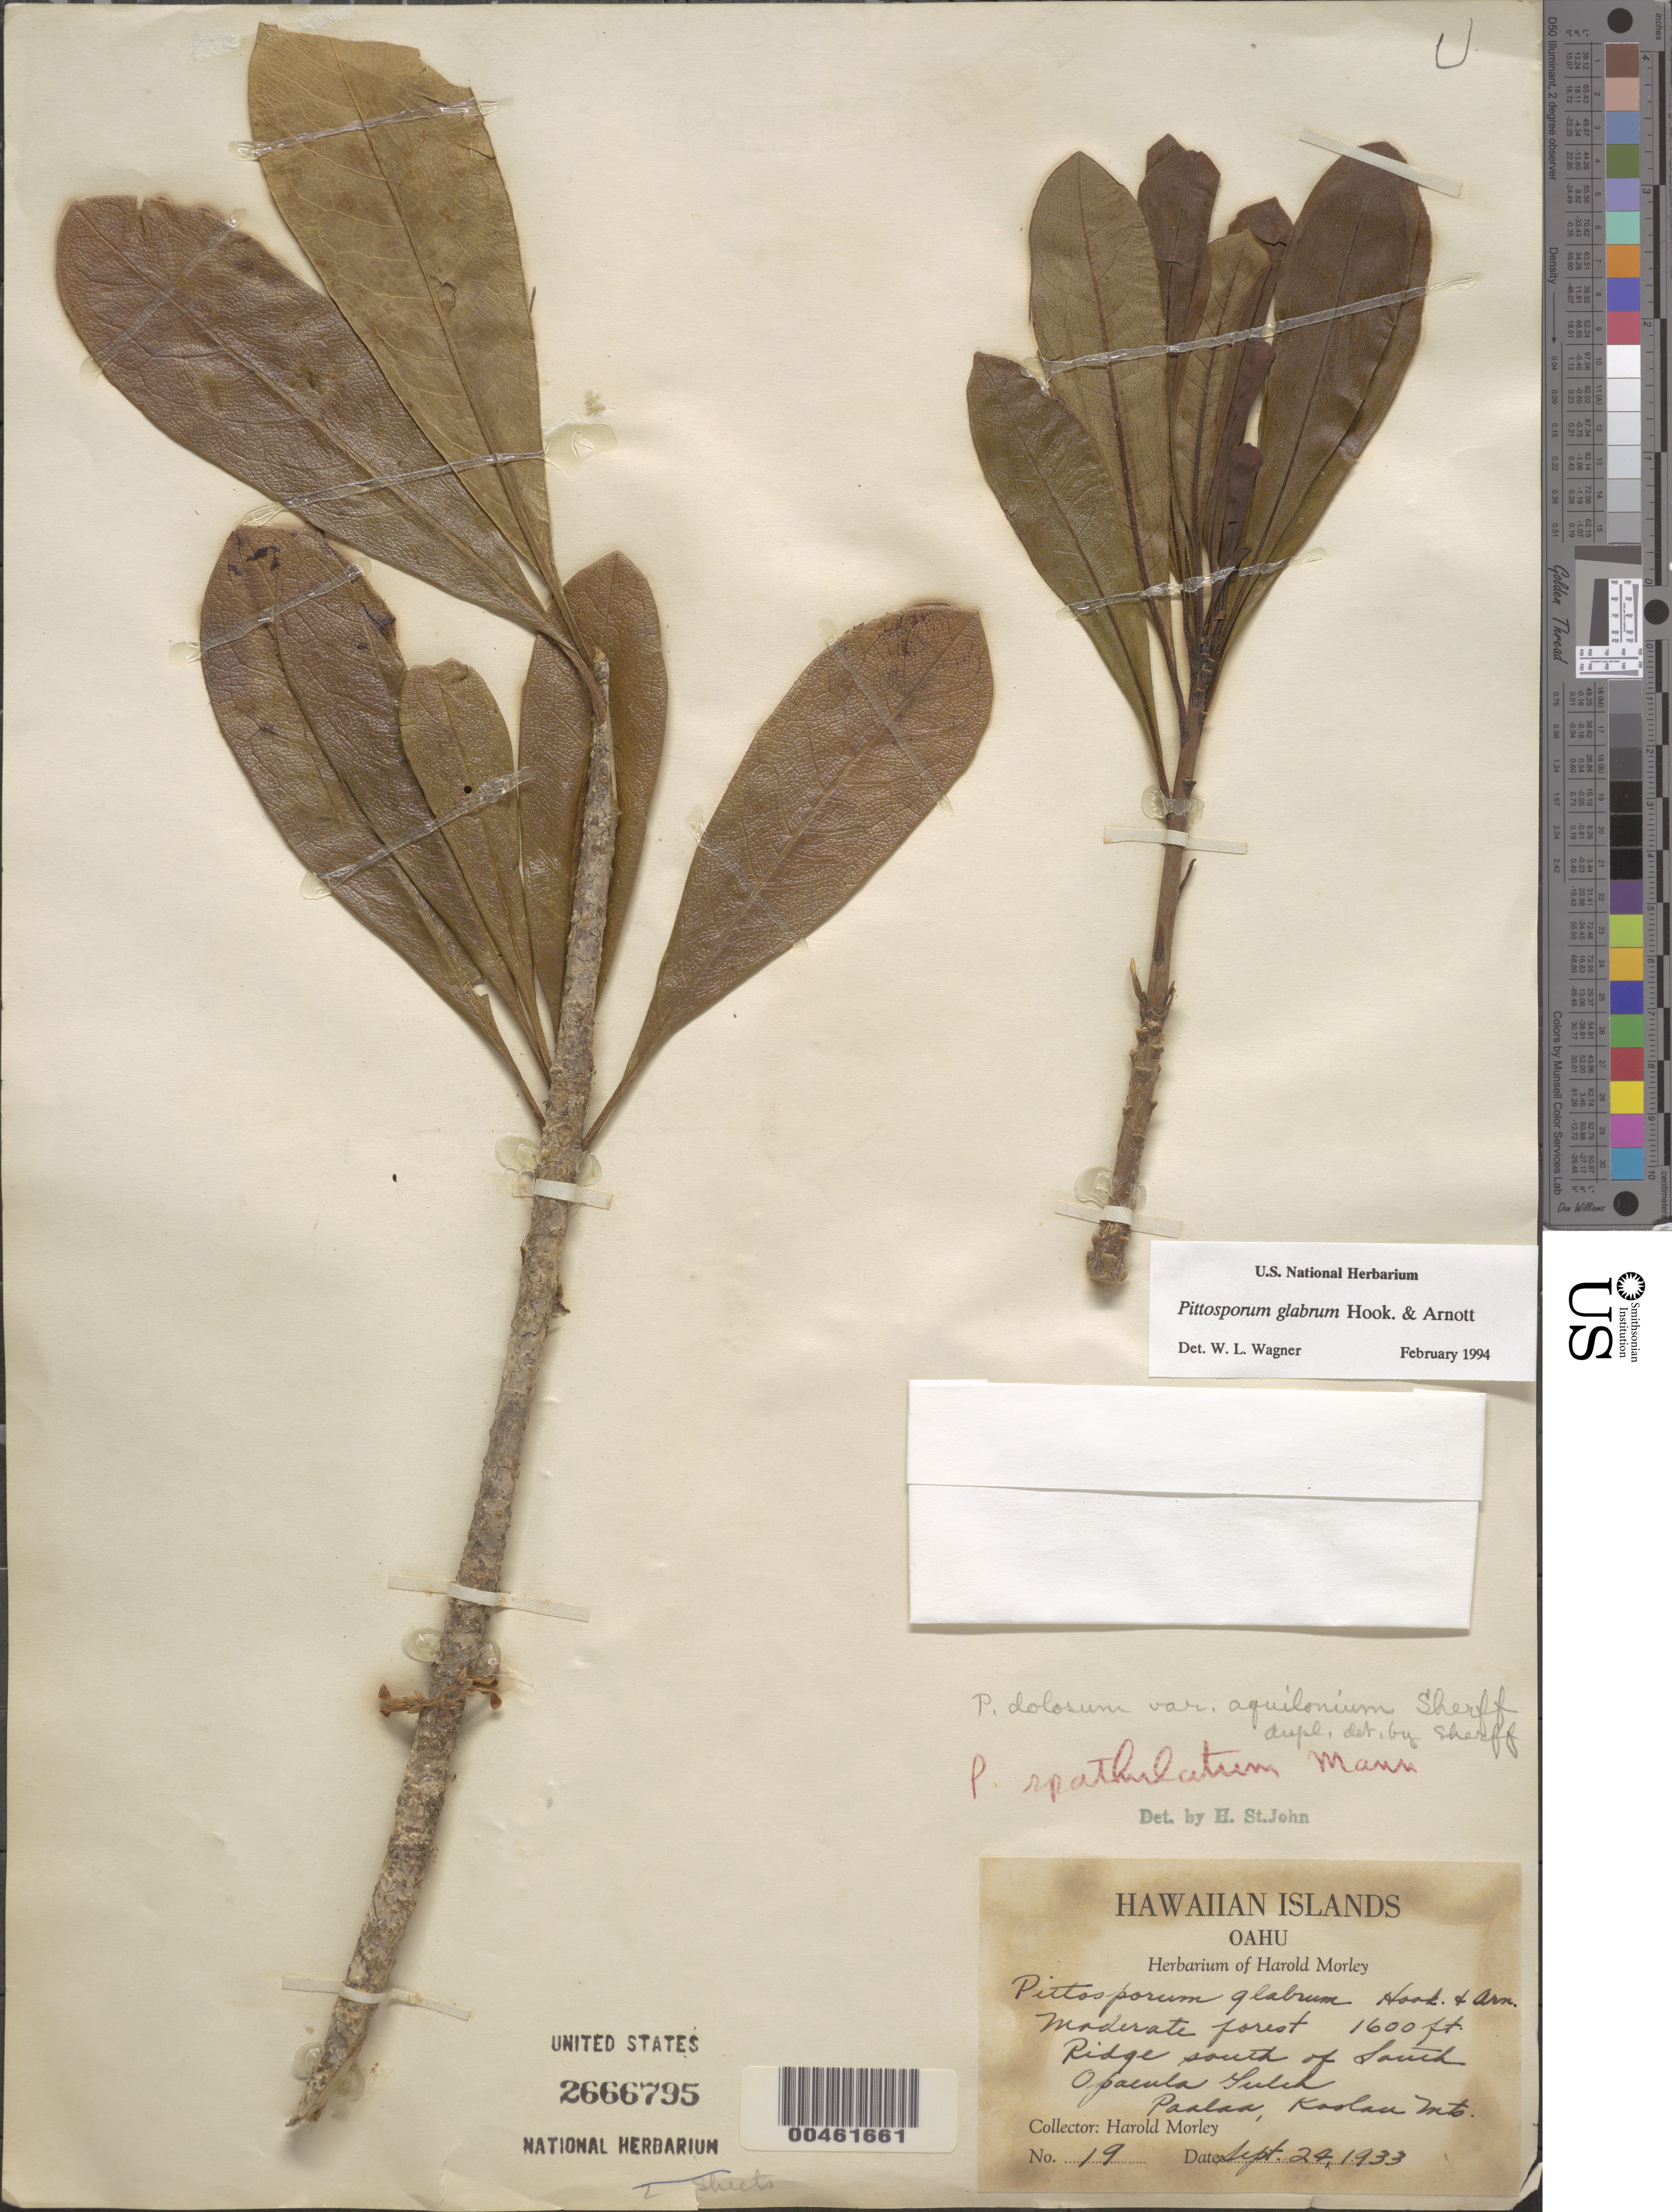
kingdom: Plantae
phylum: Tracheophyta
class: Magnoliopsida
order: Apiales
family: Pittosporaceae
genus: Pittosporum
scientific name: Pittosporum glabrum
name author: Hook. & Arn.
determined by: Wagner, W. L., (BOT), Smithsonian Institution - National Museum of Natural History (UNITED STATES)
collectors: H. Morley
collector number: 19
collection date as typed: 24 Sep 1933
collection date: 1933-09-24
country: United States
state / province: Hawaii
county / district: Honolulu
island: Oahu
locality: Ridge S of S Opaeula Gulch, Paalaa, Koolau Mts.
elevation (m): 488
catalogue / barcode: US 2666795